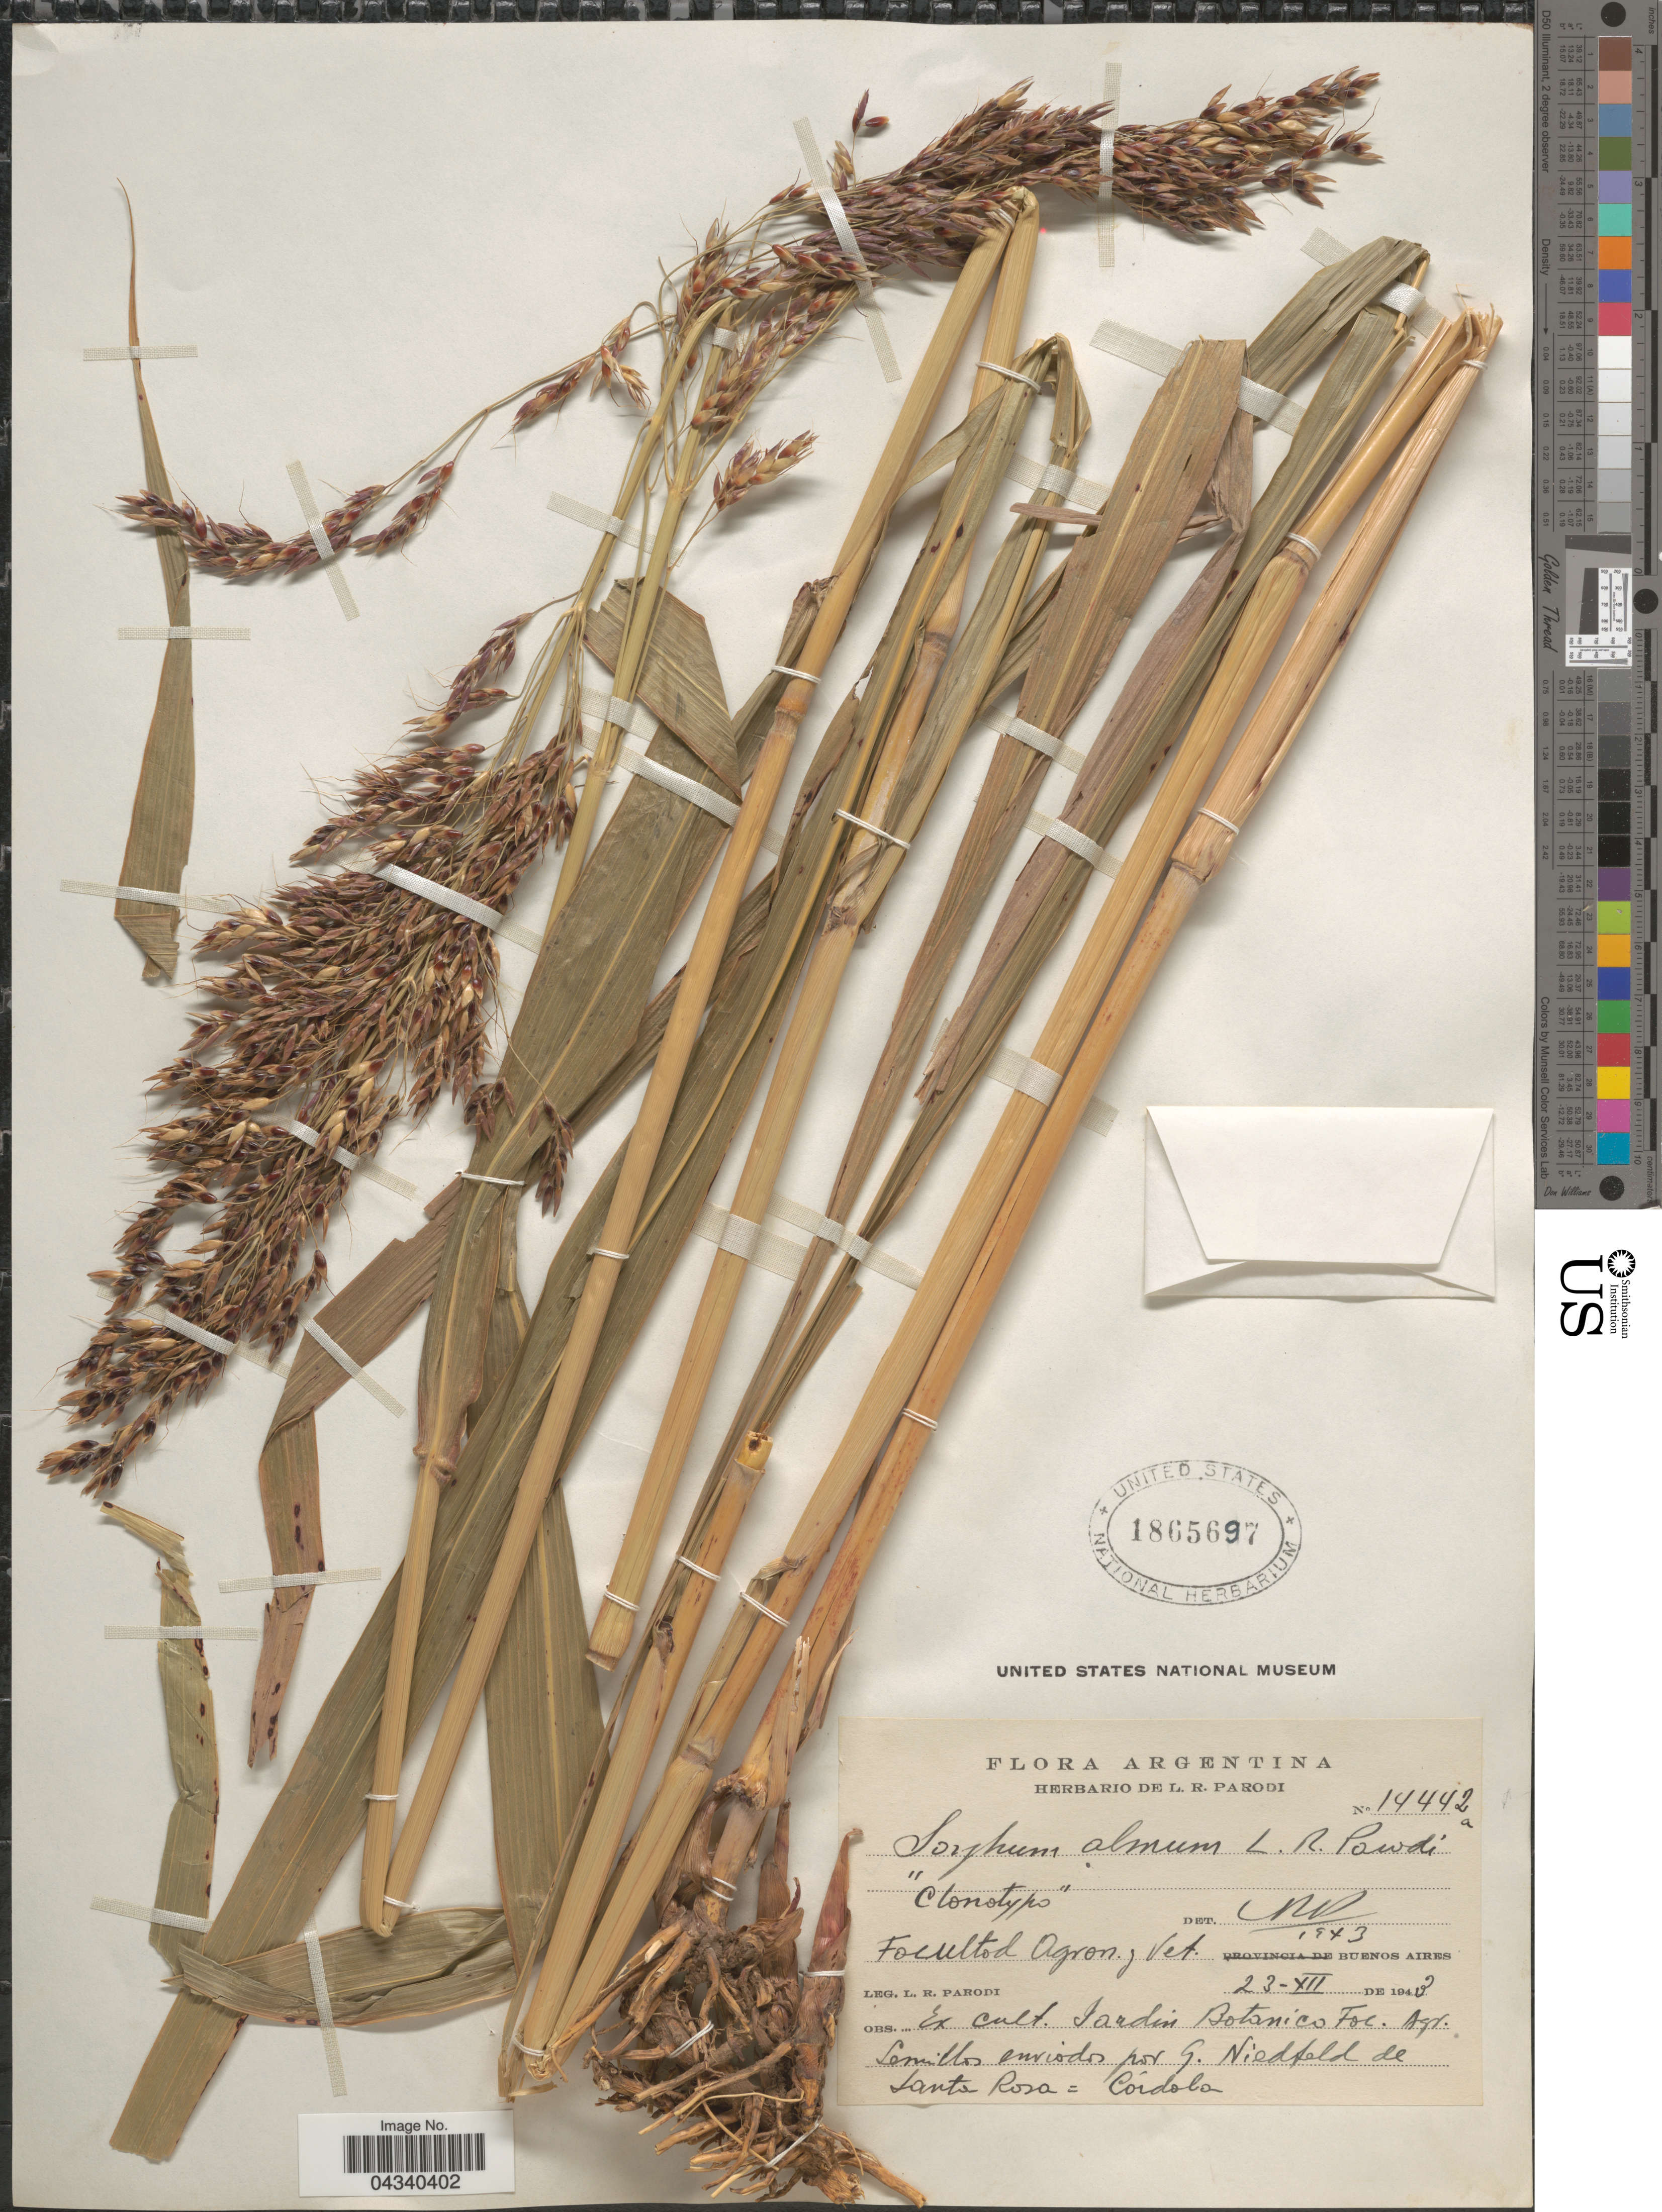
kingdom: Plantae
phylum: Tracheophyta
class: Liliopsida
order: Poales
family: Poaceae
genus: Sorghum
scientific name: Sorghum x almum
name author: Parodi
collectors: L. R. Parodi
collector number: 14442a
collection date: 1943-12-23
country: Argentina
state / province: Buenos Aires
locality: Facultad Agron., Vet.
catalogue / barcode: US 1865697